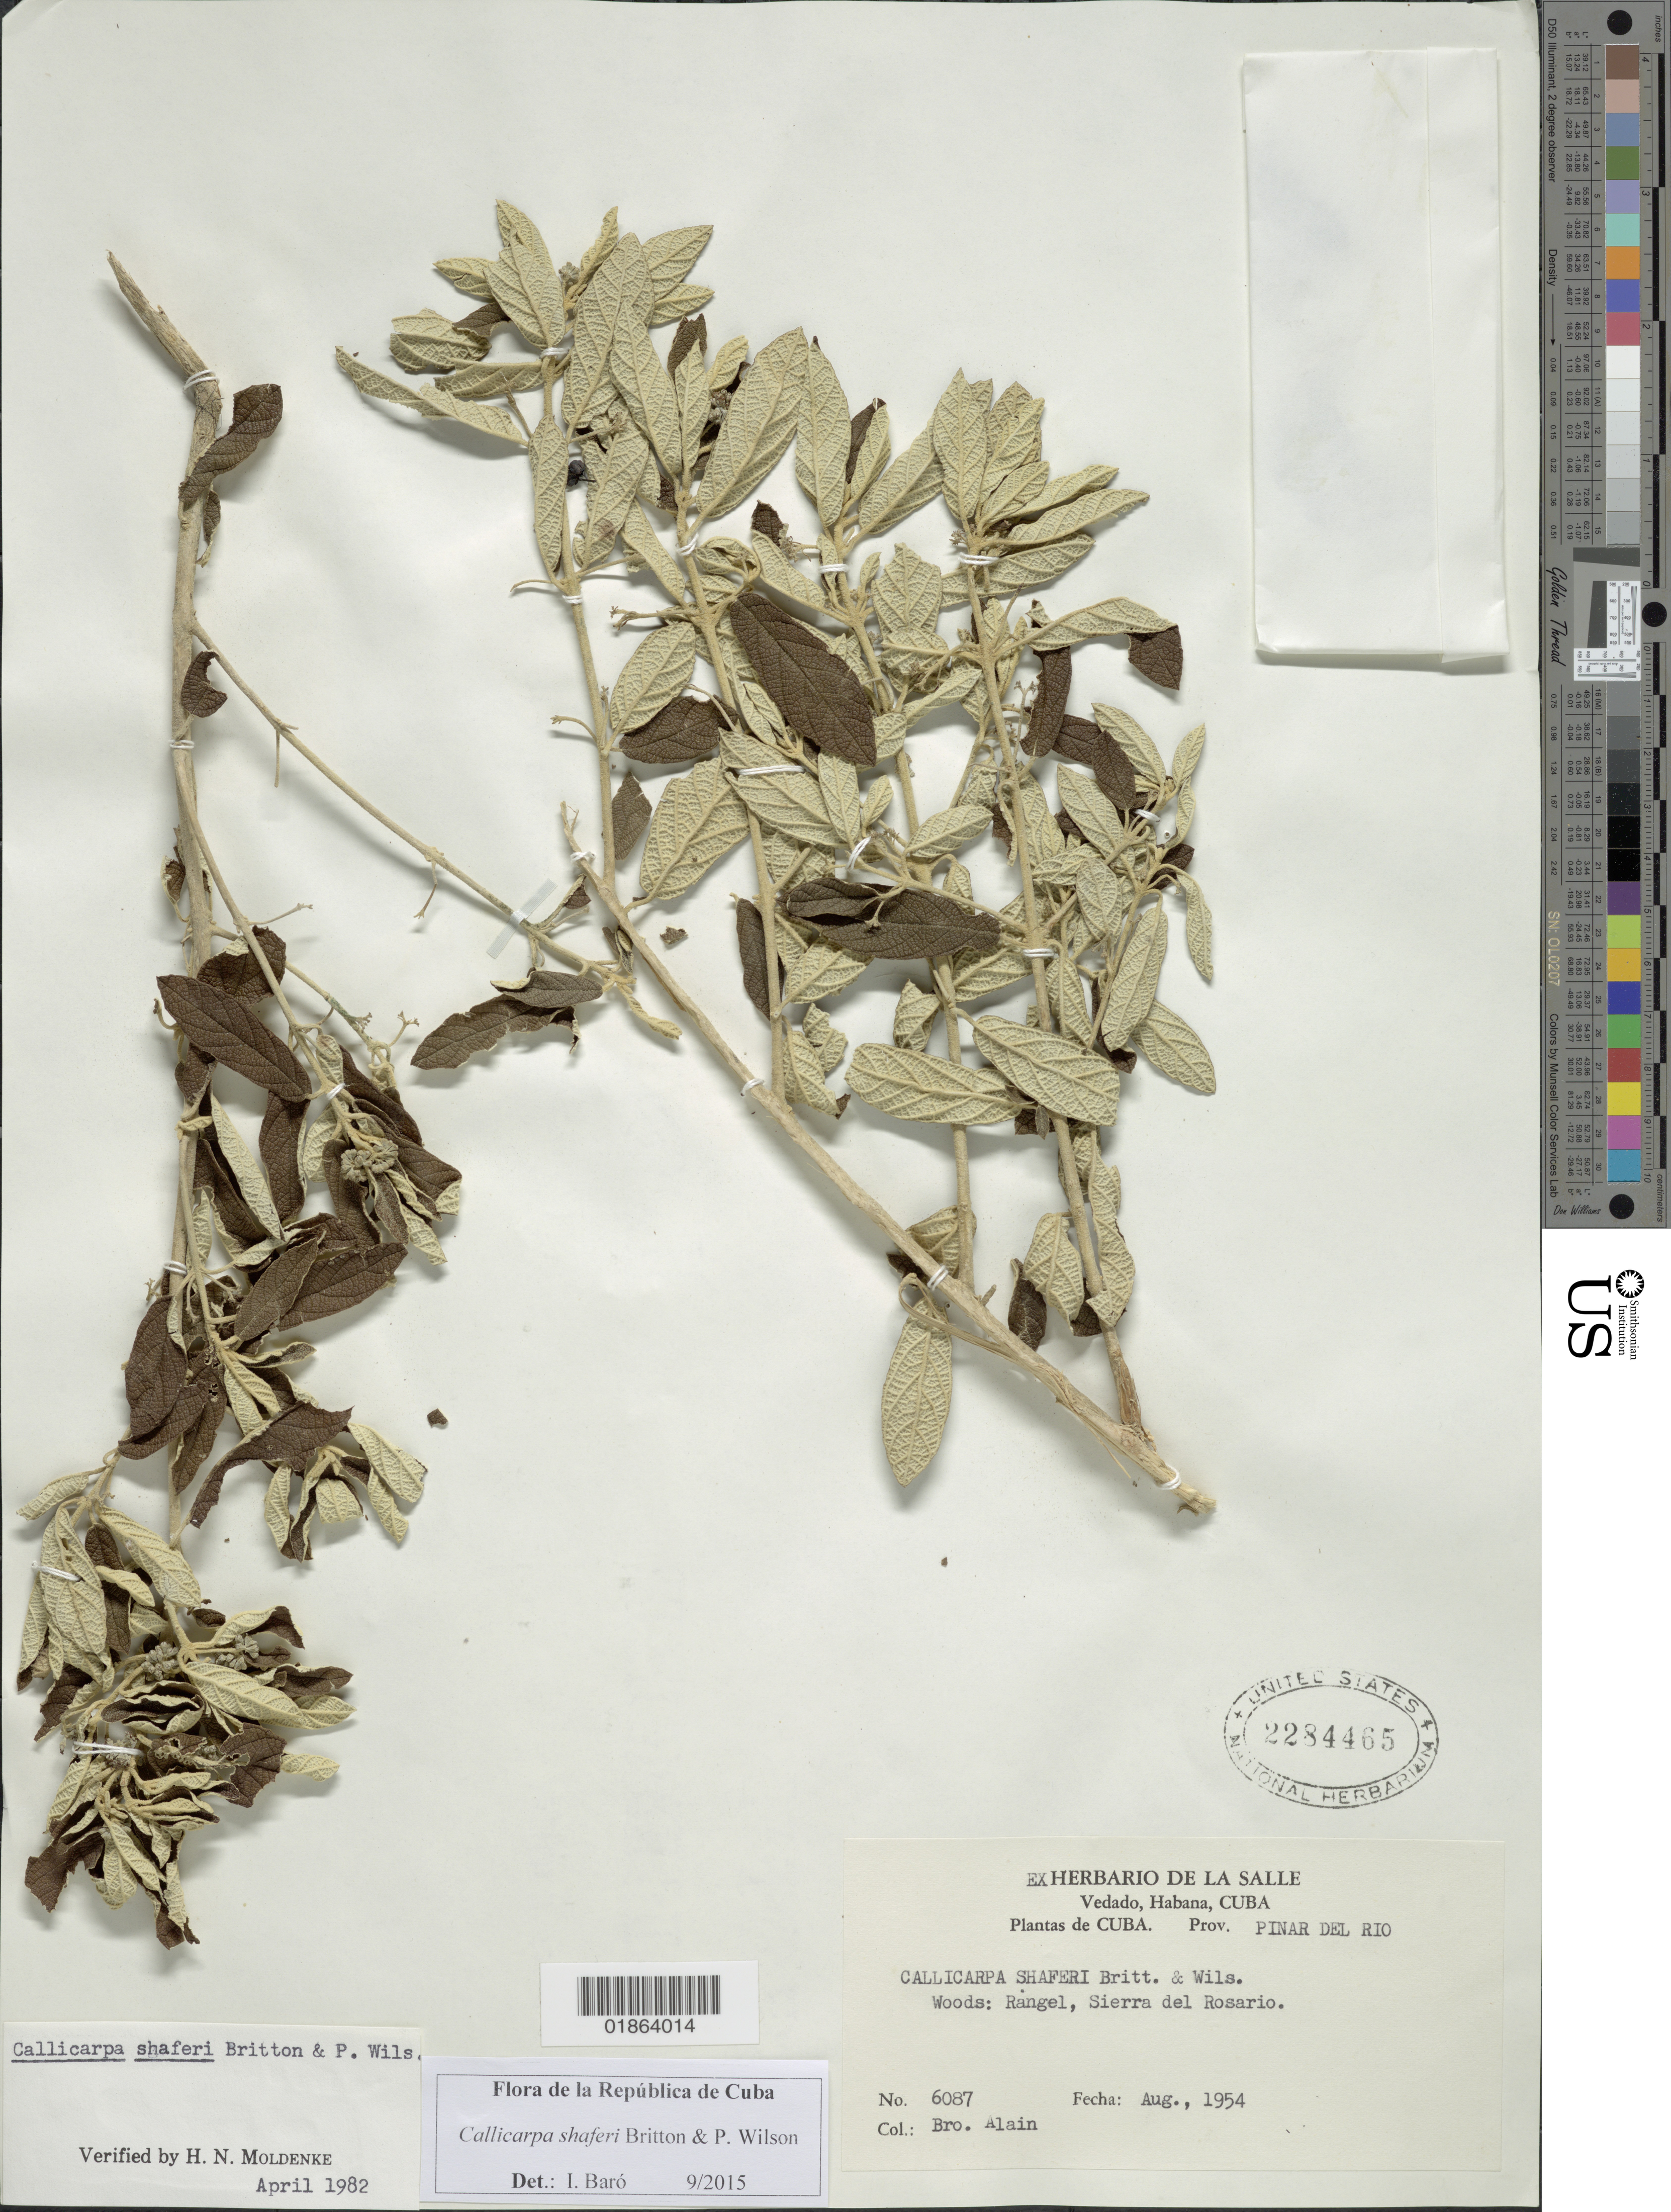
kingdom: Plantae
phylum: Tracheophyta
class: Magnoliopsida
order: Lamiales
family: Lamiaceae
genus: Callicarpa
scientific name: Callicarpa shaferi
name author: Britton & P. Wilson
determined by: Baró Oliedo, I.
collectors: A. H. Liogier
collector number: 6087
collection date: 1954-08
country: Cuba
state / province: Pinar del Rio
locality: Rangel, Sierra del Rosario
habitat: Woods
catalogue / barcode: US 2284465